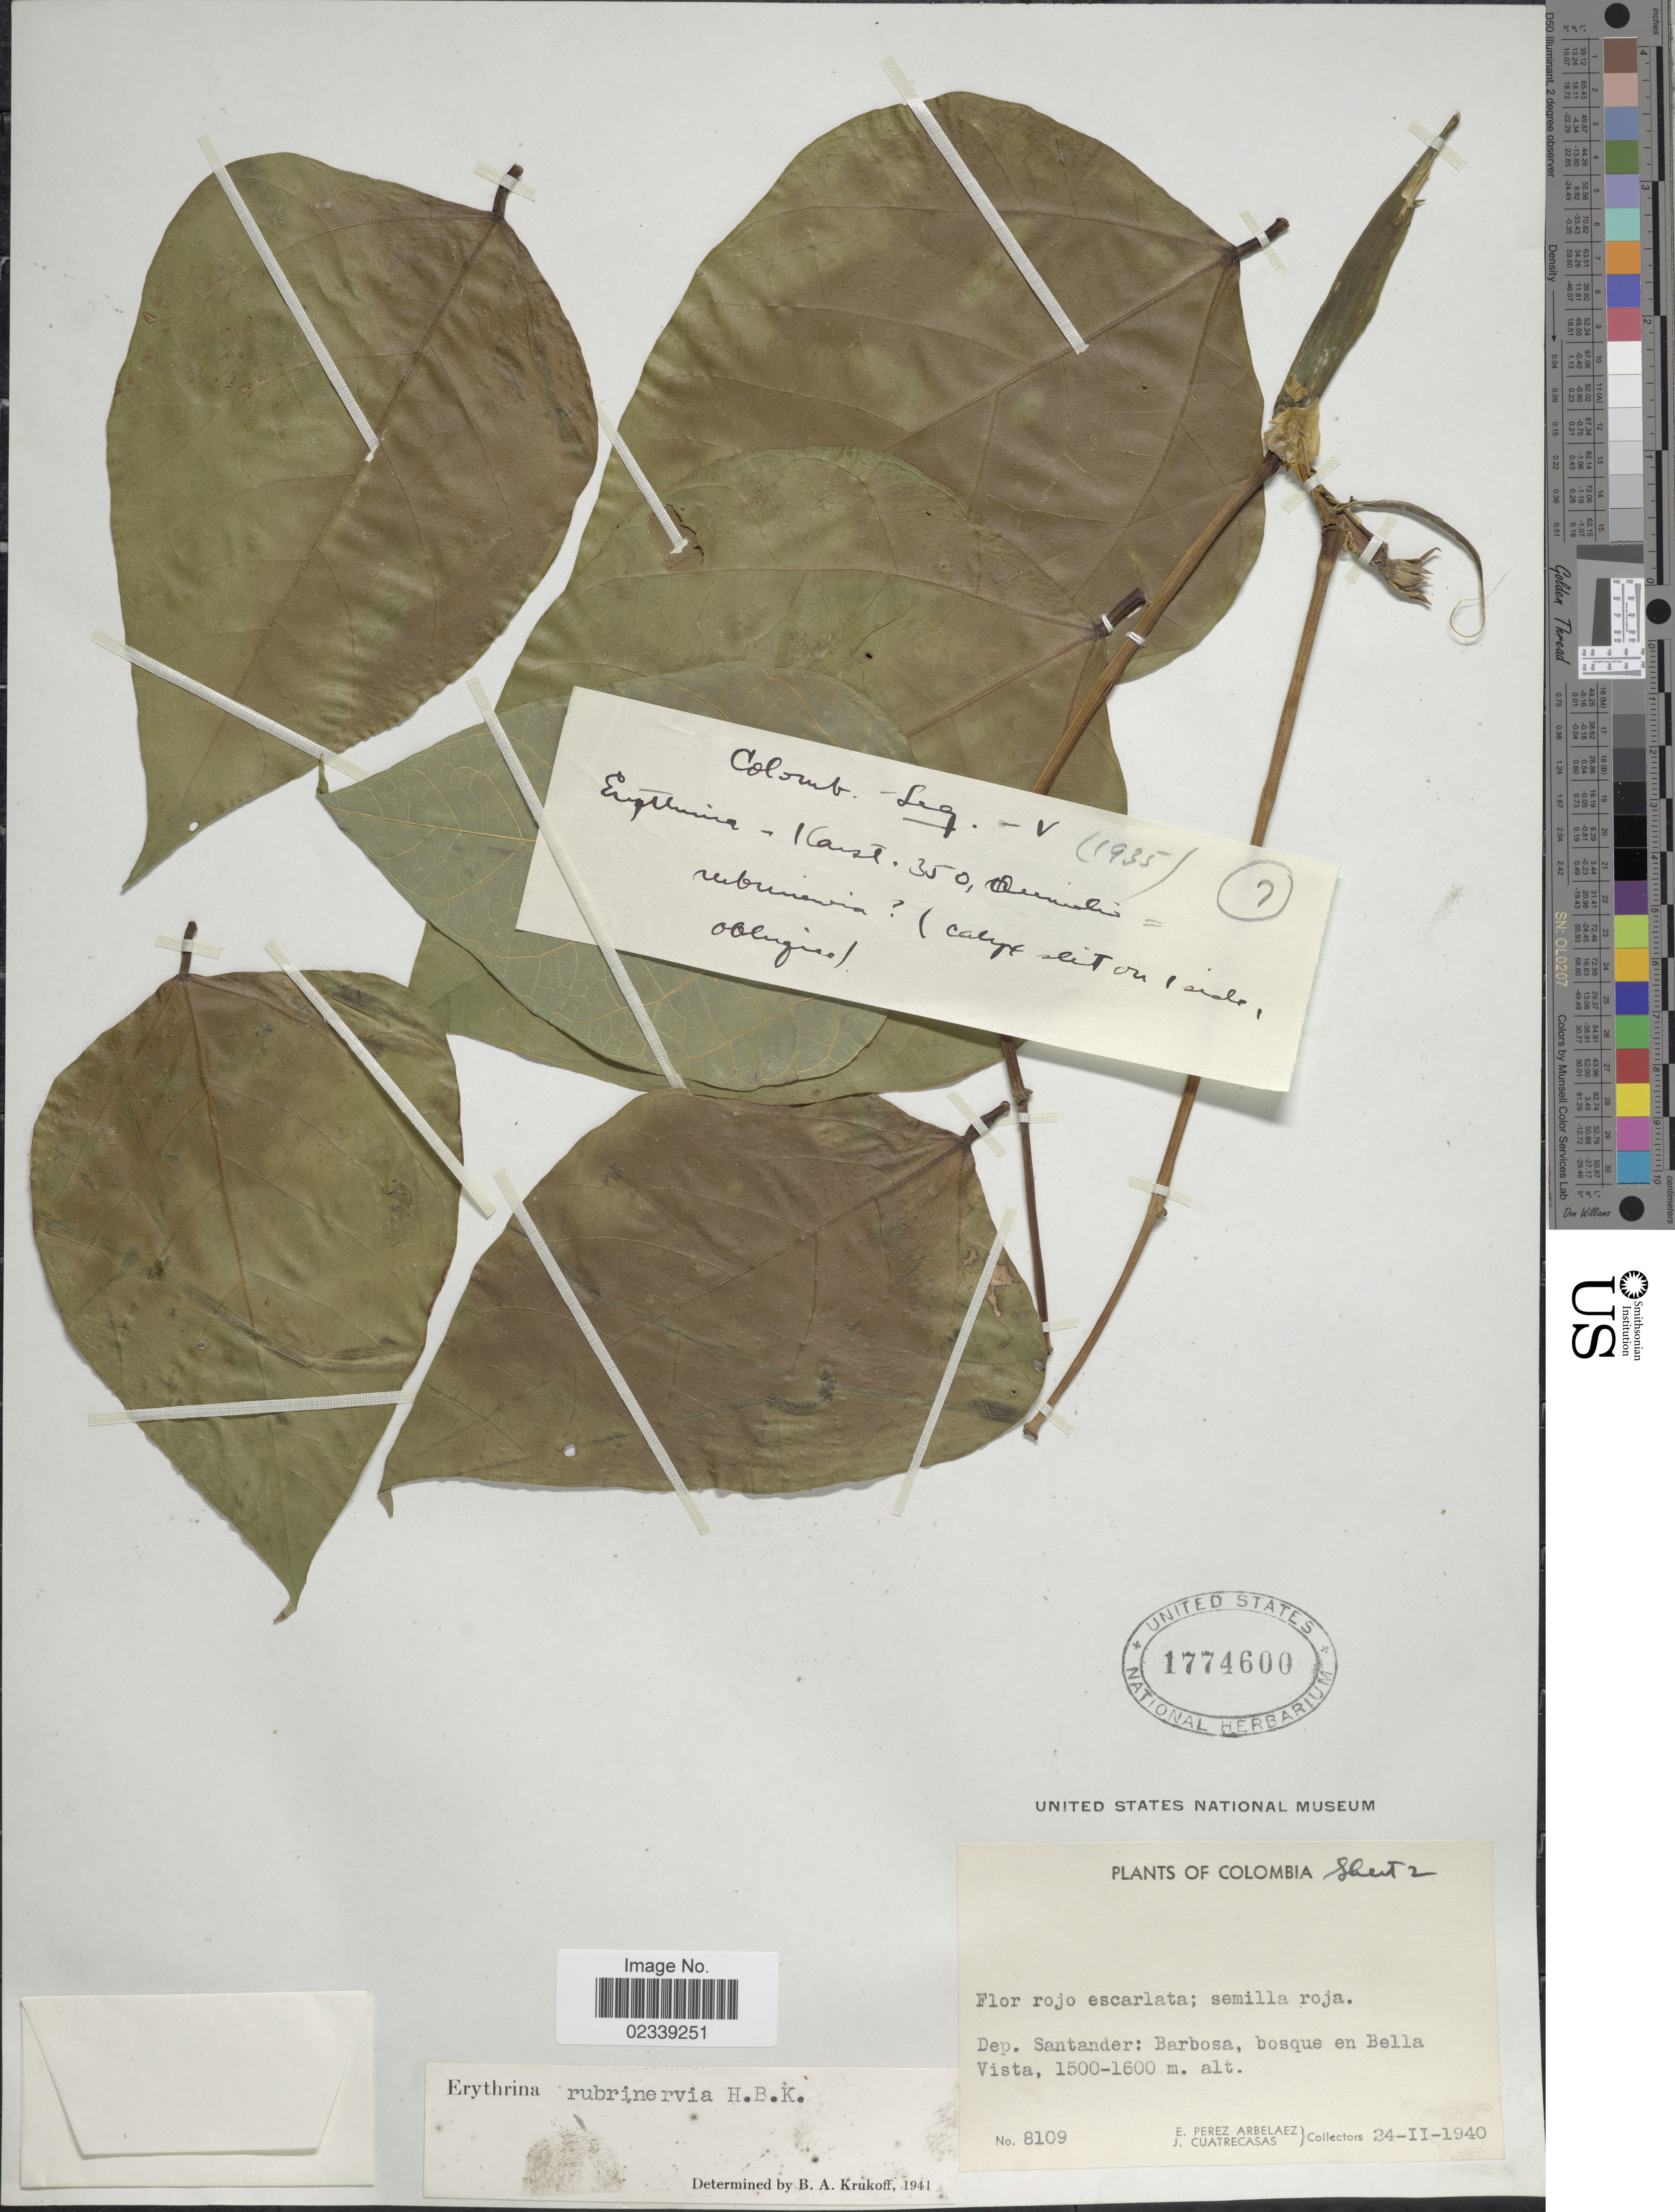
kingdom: Plantae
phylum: Tracheophyta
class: Magnoliopsida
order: Fabales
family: Fabaceae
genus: Erythrina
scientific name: Erythrina rubrinervia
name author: Kunth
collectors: E. Pérez Arbeláez & J. Cuatrecasas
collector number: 8109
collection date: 1940-02-24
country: Colombia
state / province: Santander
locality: Barbosa, bosque en Bella Vista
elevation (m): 1500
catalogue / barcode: US 1774600